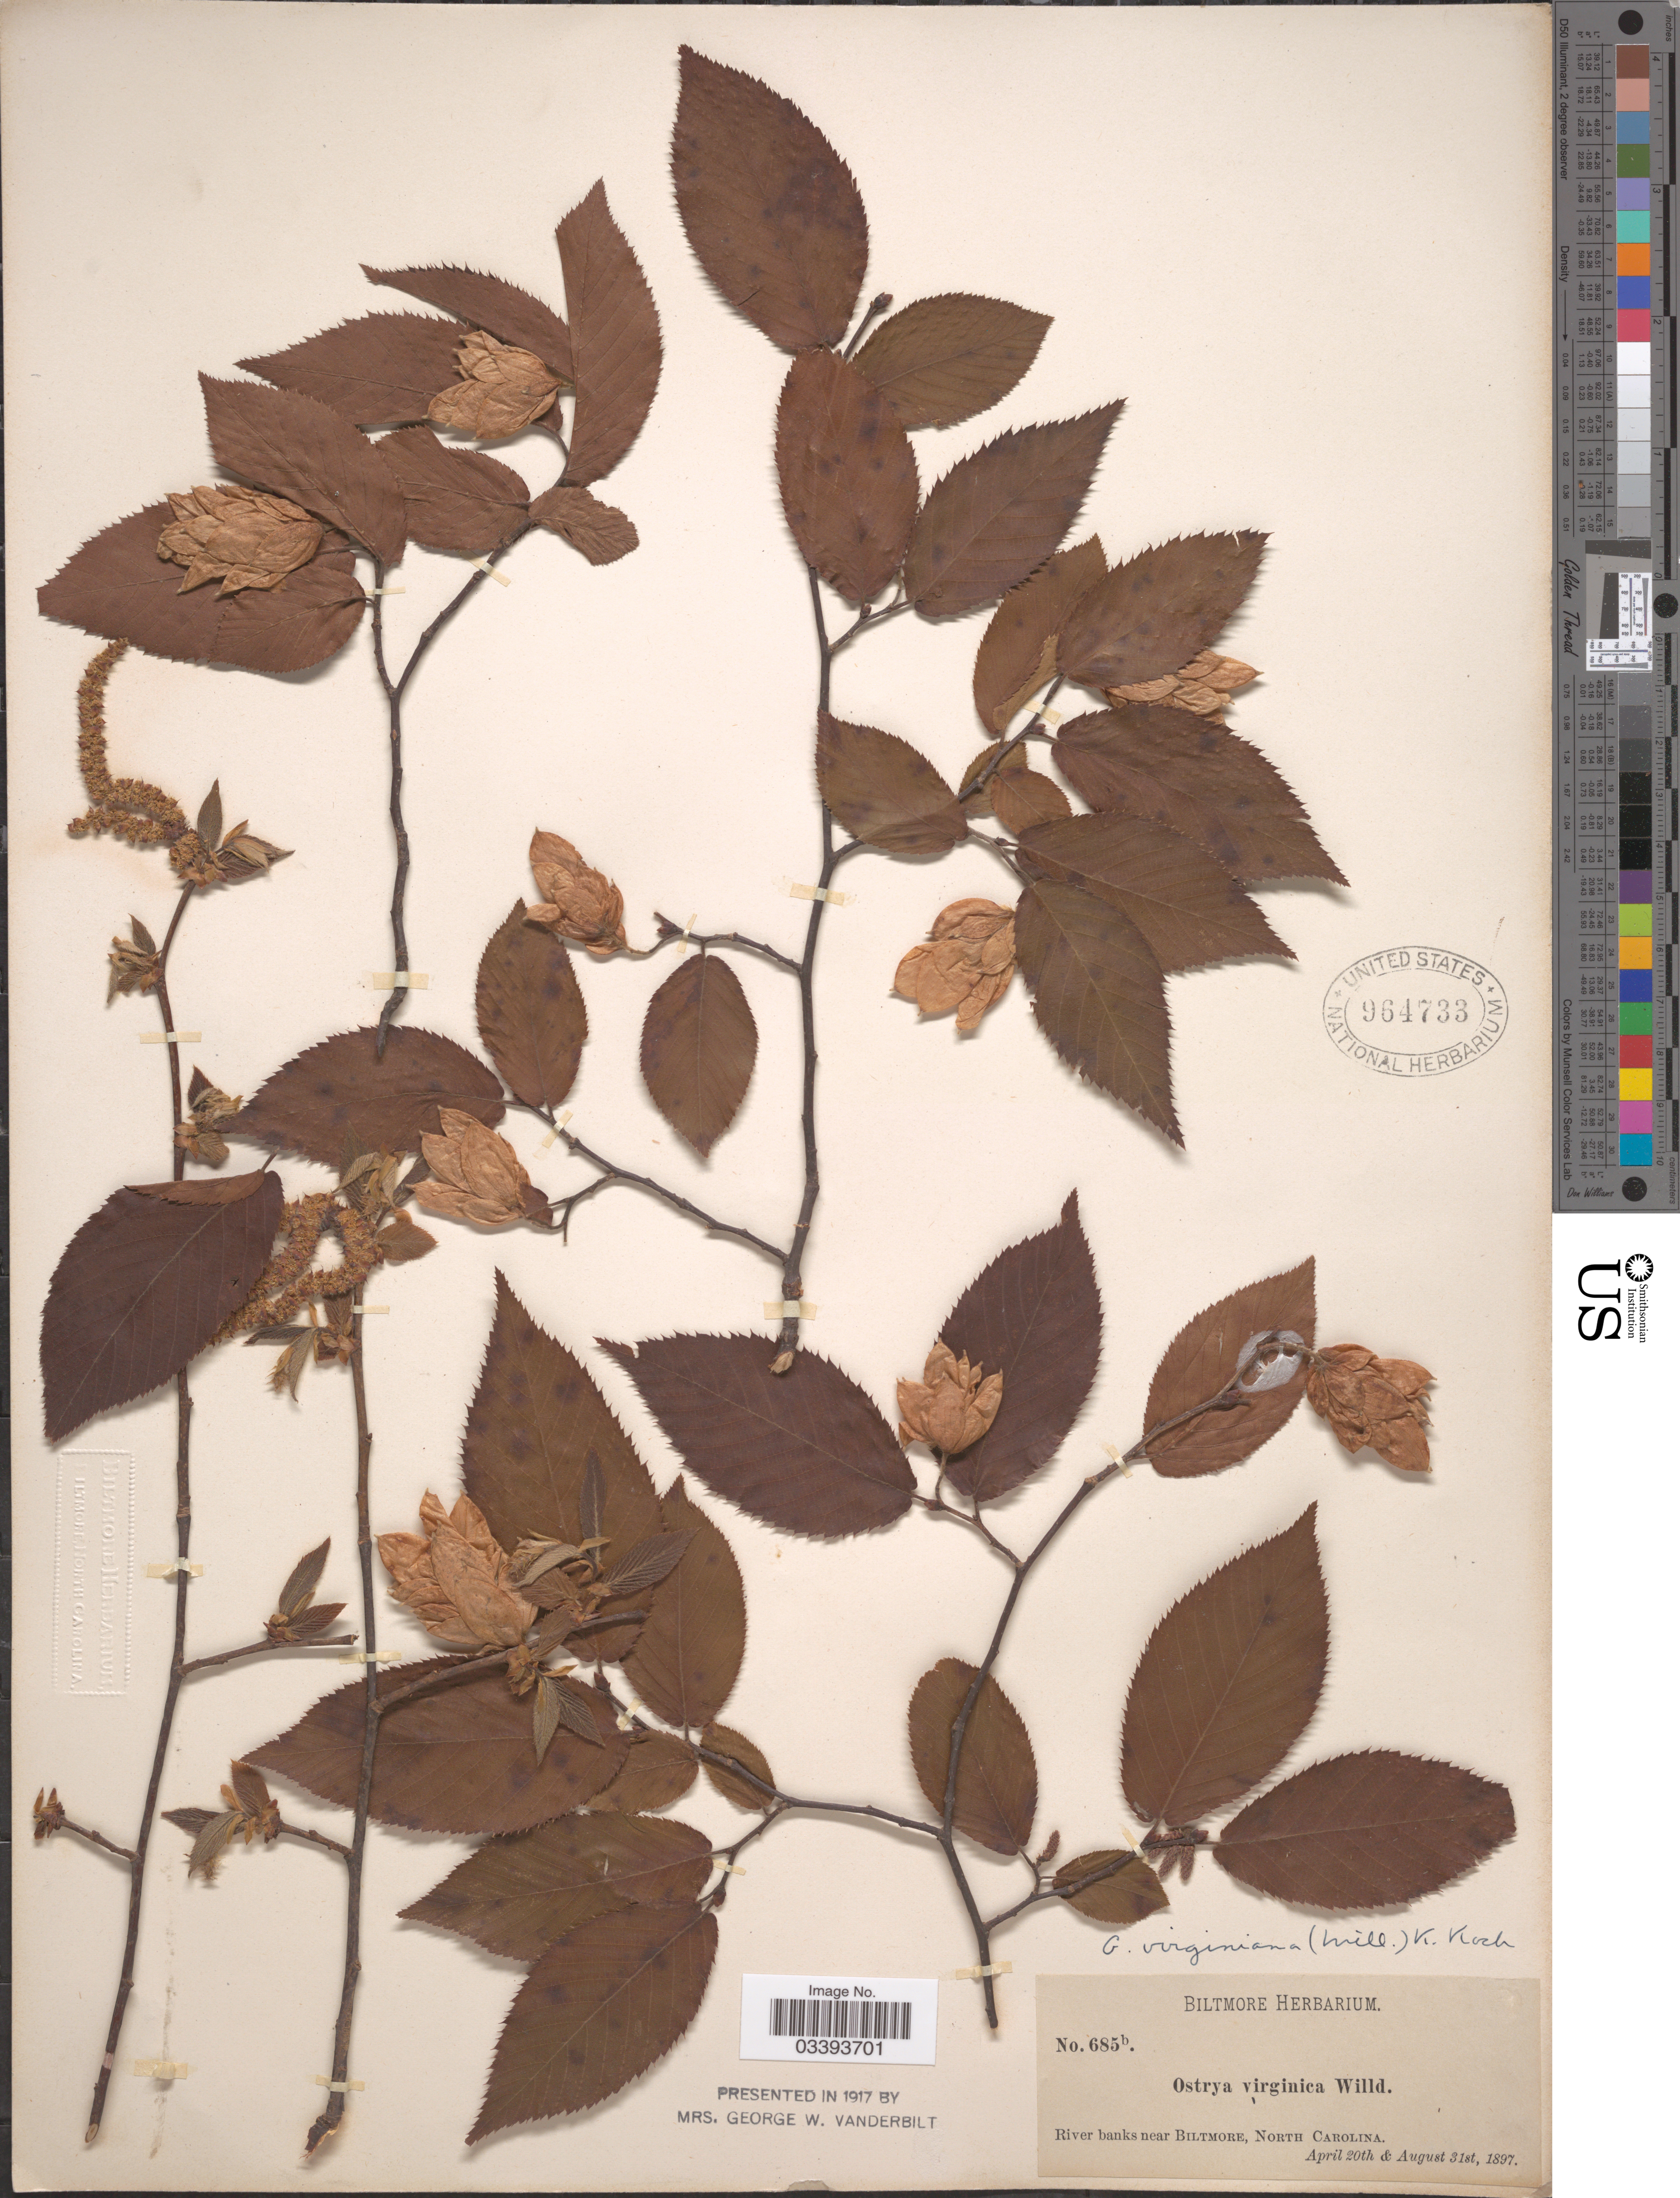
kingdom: Plantae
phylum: Tracheophyta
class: Magnoliopsida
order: Fagales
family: Betulaceae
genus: Ostrya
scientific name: Ostrya virginiana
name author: (Mill.) K. Koch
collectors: ex herb. Biltmore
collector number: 685b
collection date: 1897-04-20/1897-08-31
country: United States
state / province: North Carolina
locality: River banks near Biltmore.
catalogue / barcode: US 964733